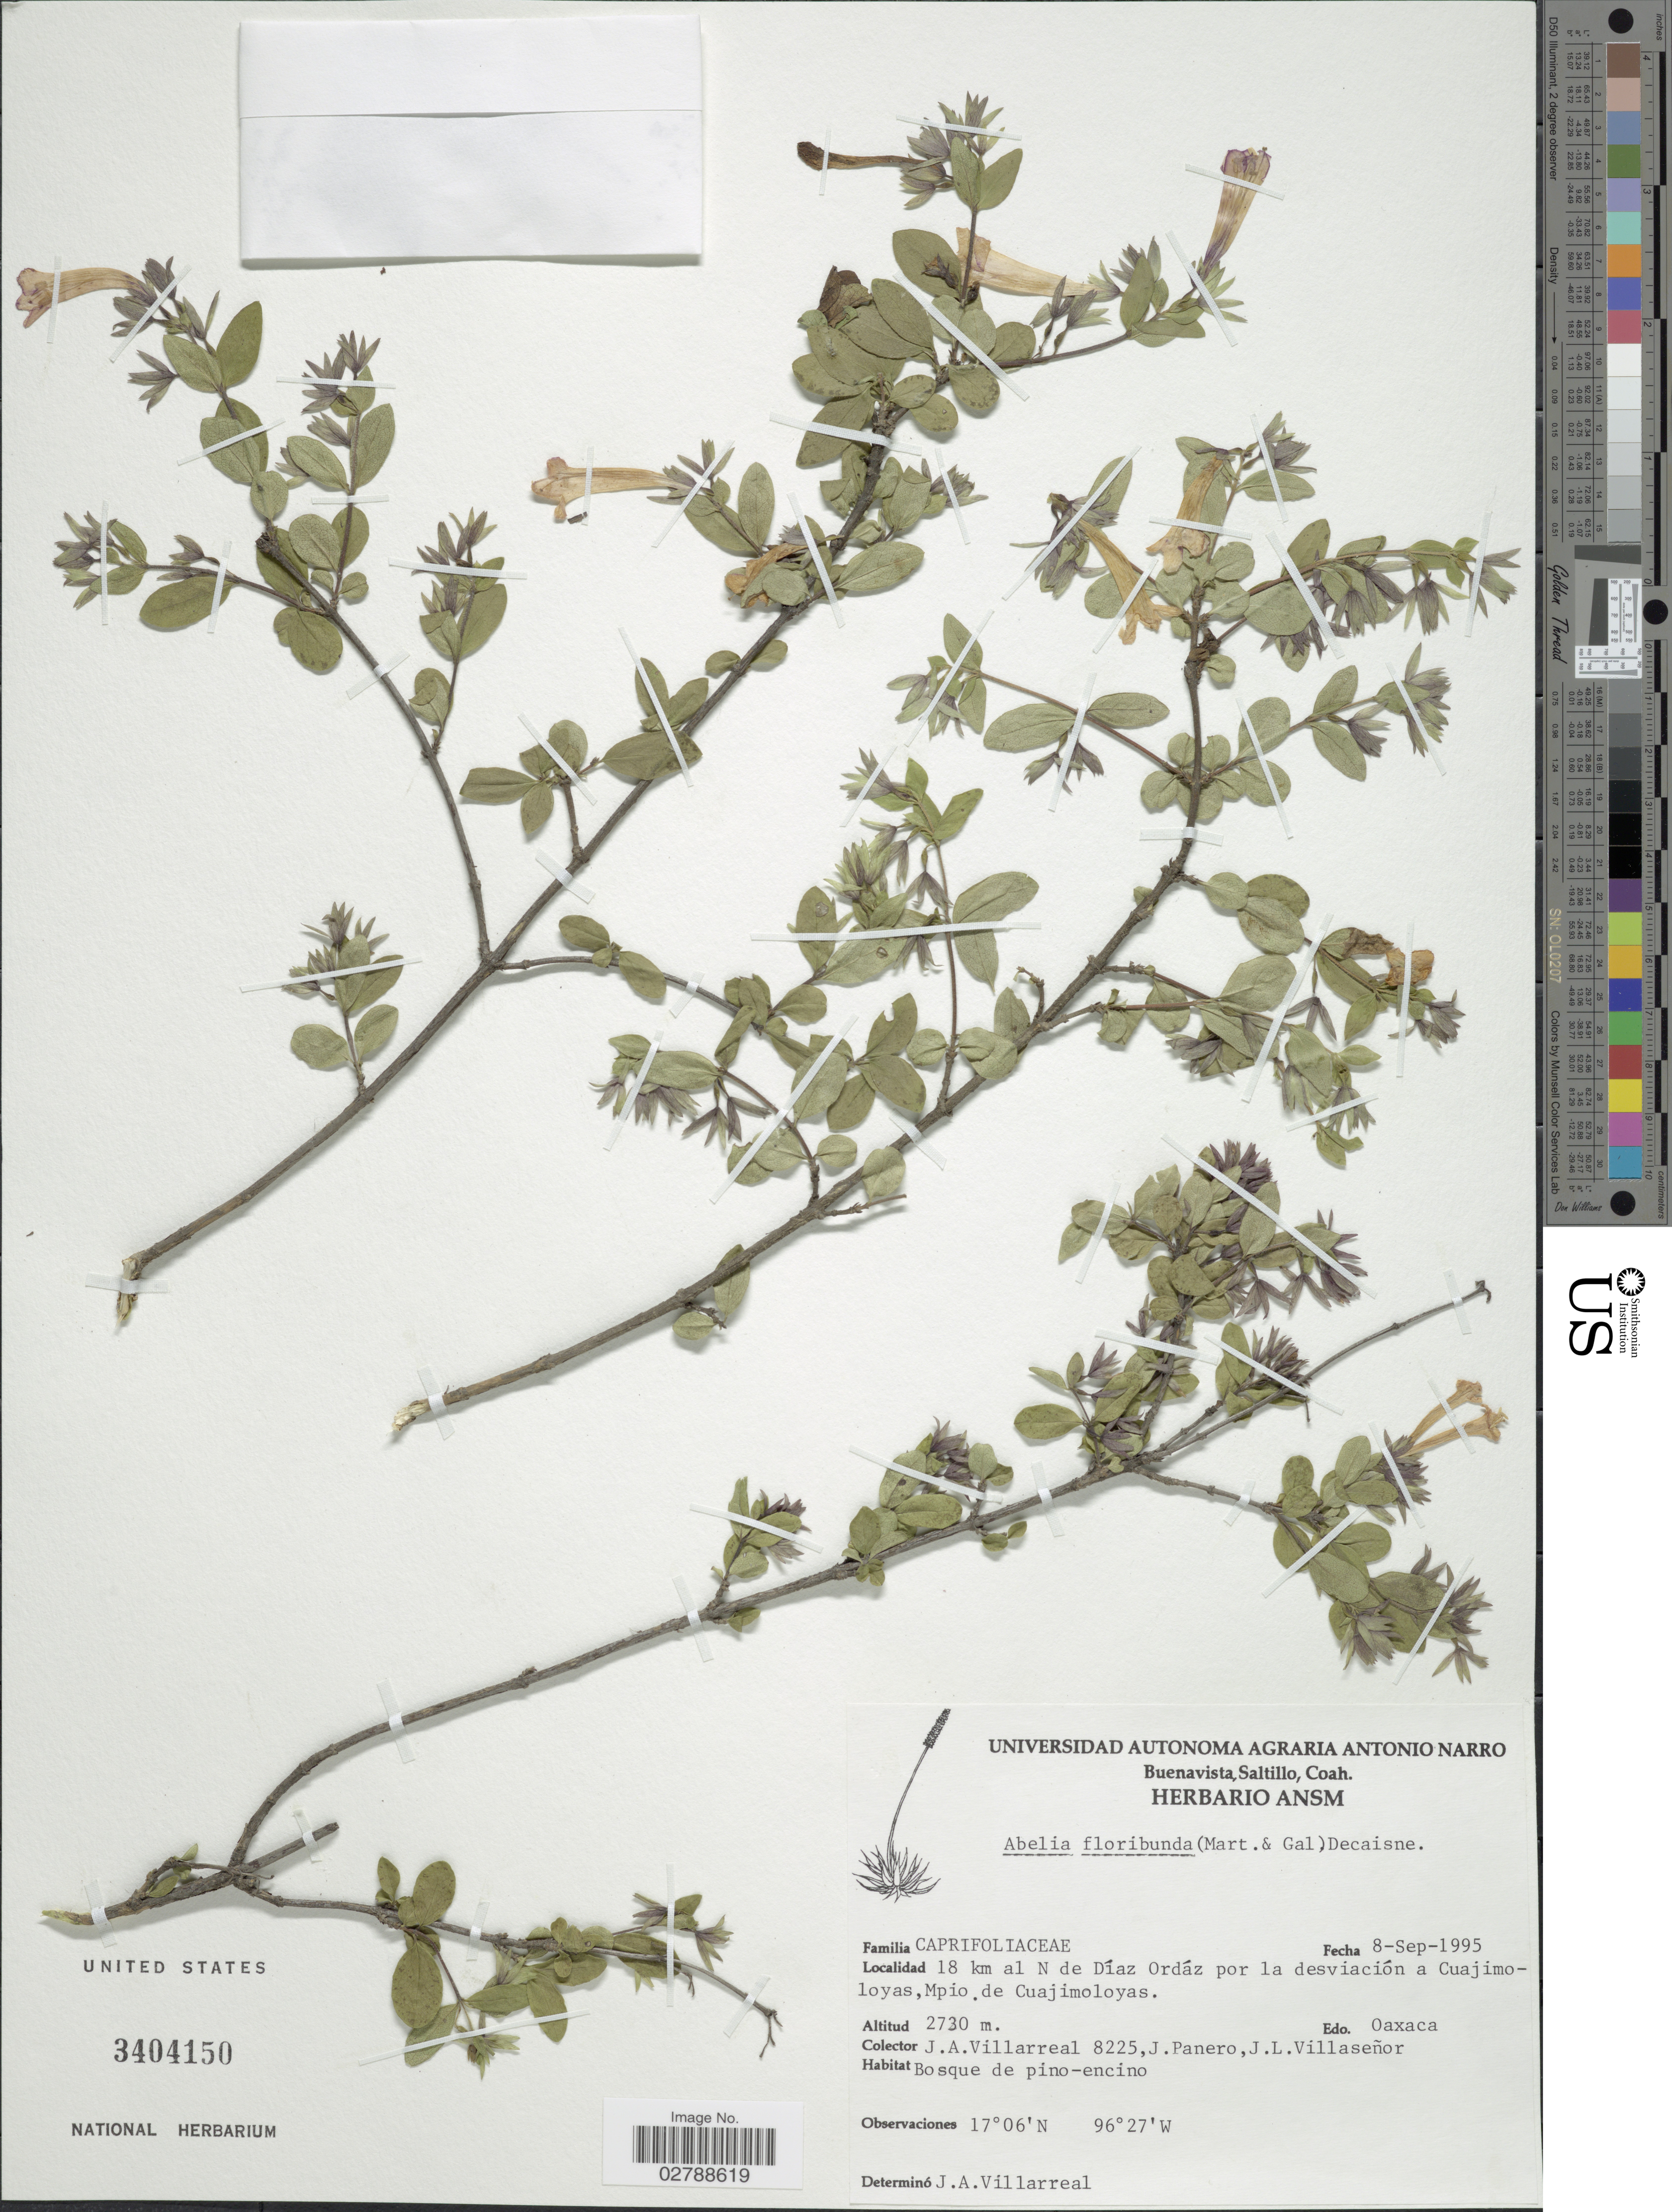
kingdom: Plantae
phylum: Tracheophyta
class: Magnoliopsida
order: Dipsacales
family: Caprifoliaceae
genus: Vesalea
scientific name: Vesalea floribunda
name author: M. Martens & Galeotti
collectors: J. Villarreal, J. L. Panero & J. Villaseñor R.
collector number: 8225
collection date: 1995-09-08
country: Mexico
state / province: Oaxaca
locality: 18 km al N de Díaz Ordáz por la desviación a Cuajimoloyas, Mpio. de Cuajimoloyas.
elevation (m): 2730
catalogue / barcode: US 3404150